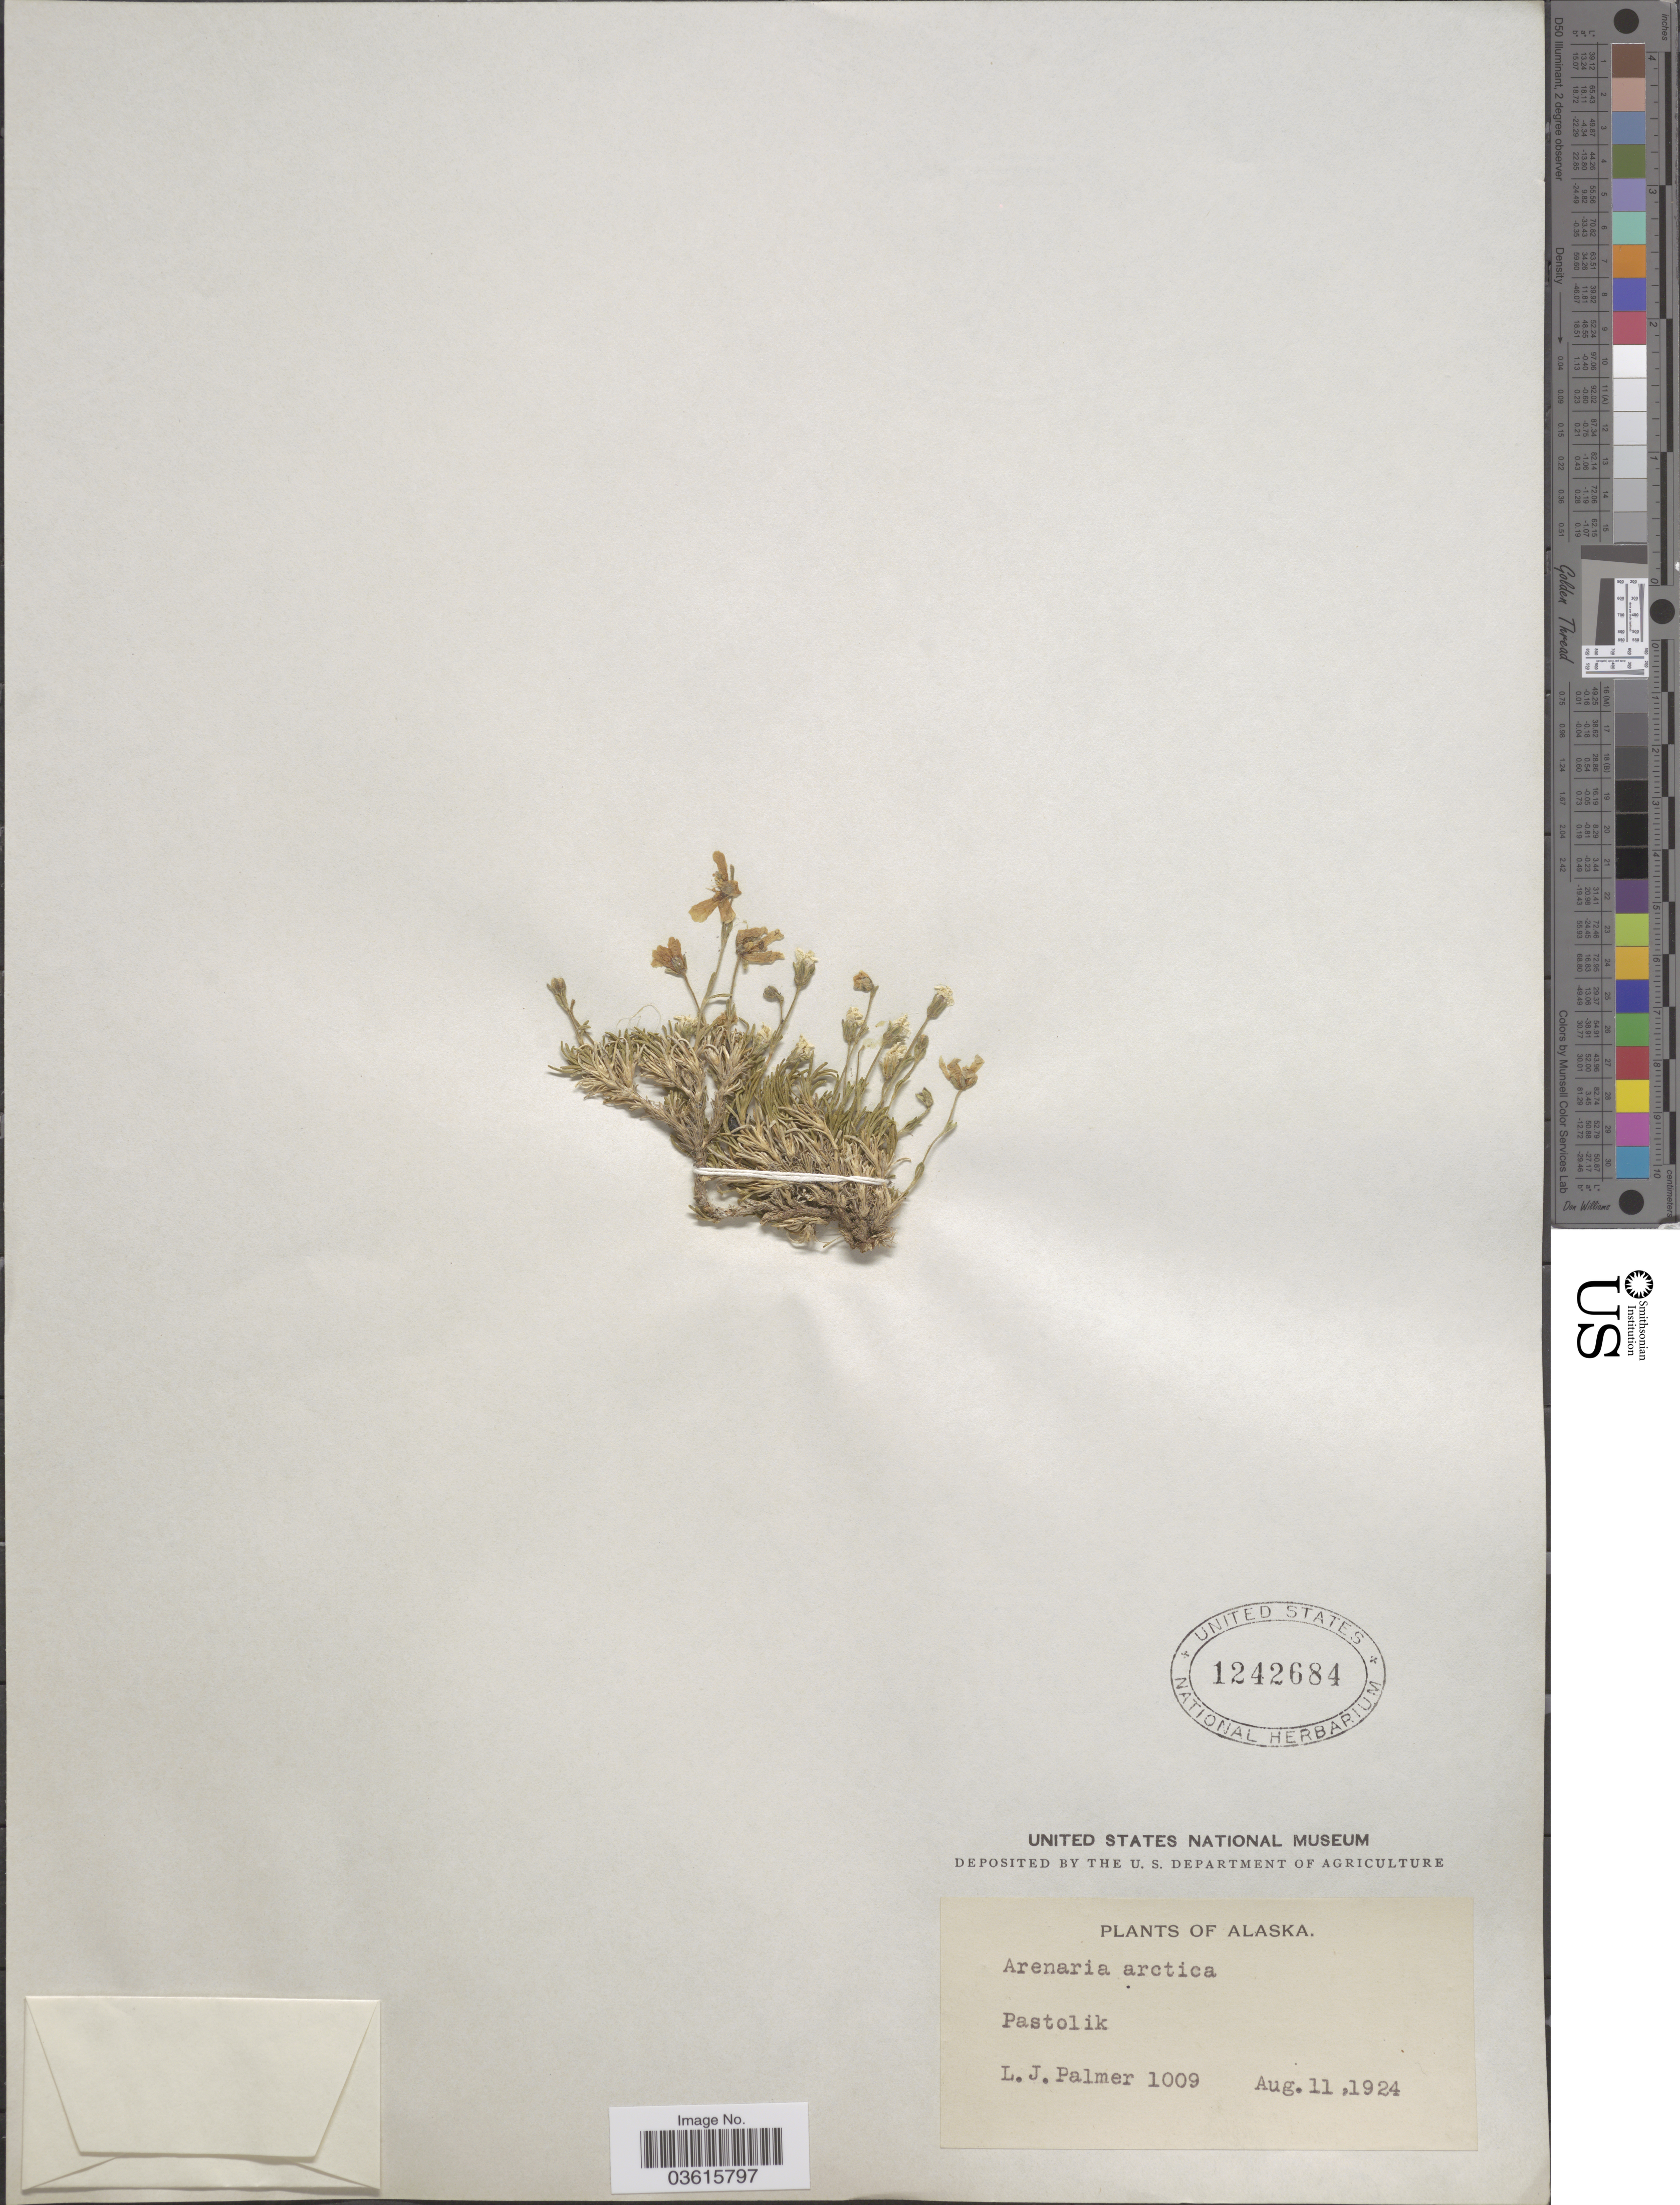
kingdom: Plantae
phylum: Tracheophyta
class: Magnoliopsida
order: Caryophyllales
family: Caryophyllaceae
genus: Cherleria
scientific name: Cherleria arctica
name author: (Steven ex Ser.) A.J. Moore & Dillenb.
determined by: Strong, M. T., (US), Smithsonian Institution - National Museum of Natural History (UNITED STATES)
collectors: L. J. Palmer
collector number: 1009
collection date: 1924-08-11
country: United States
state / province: Alaska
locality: Pastolik.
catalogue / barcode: US 1242684